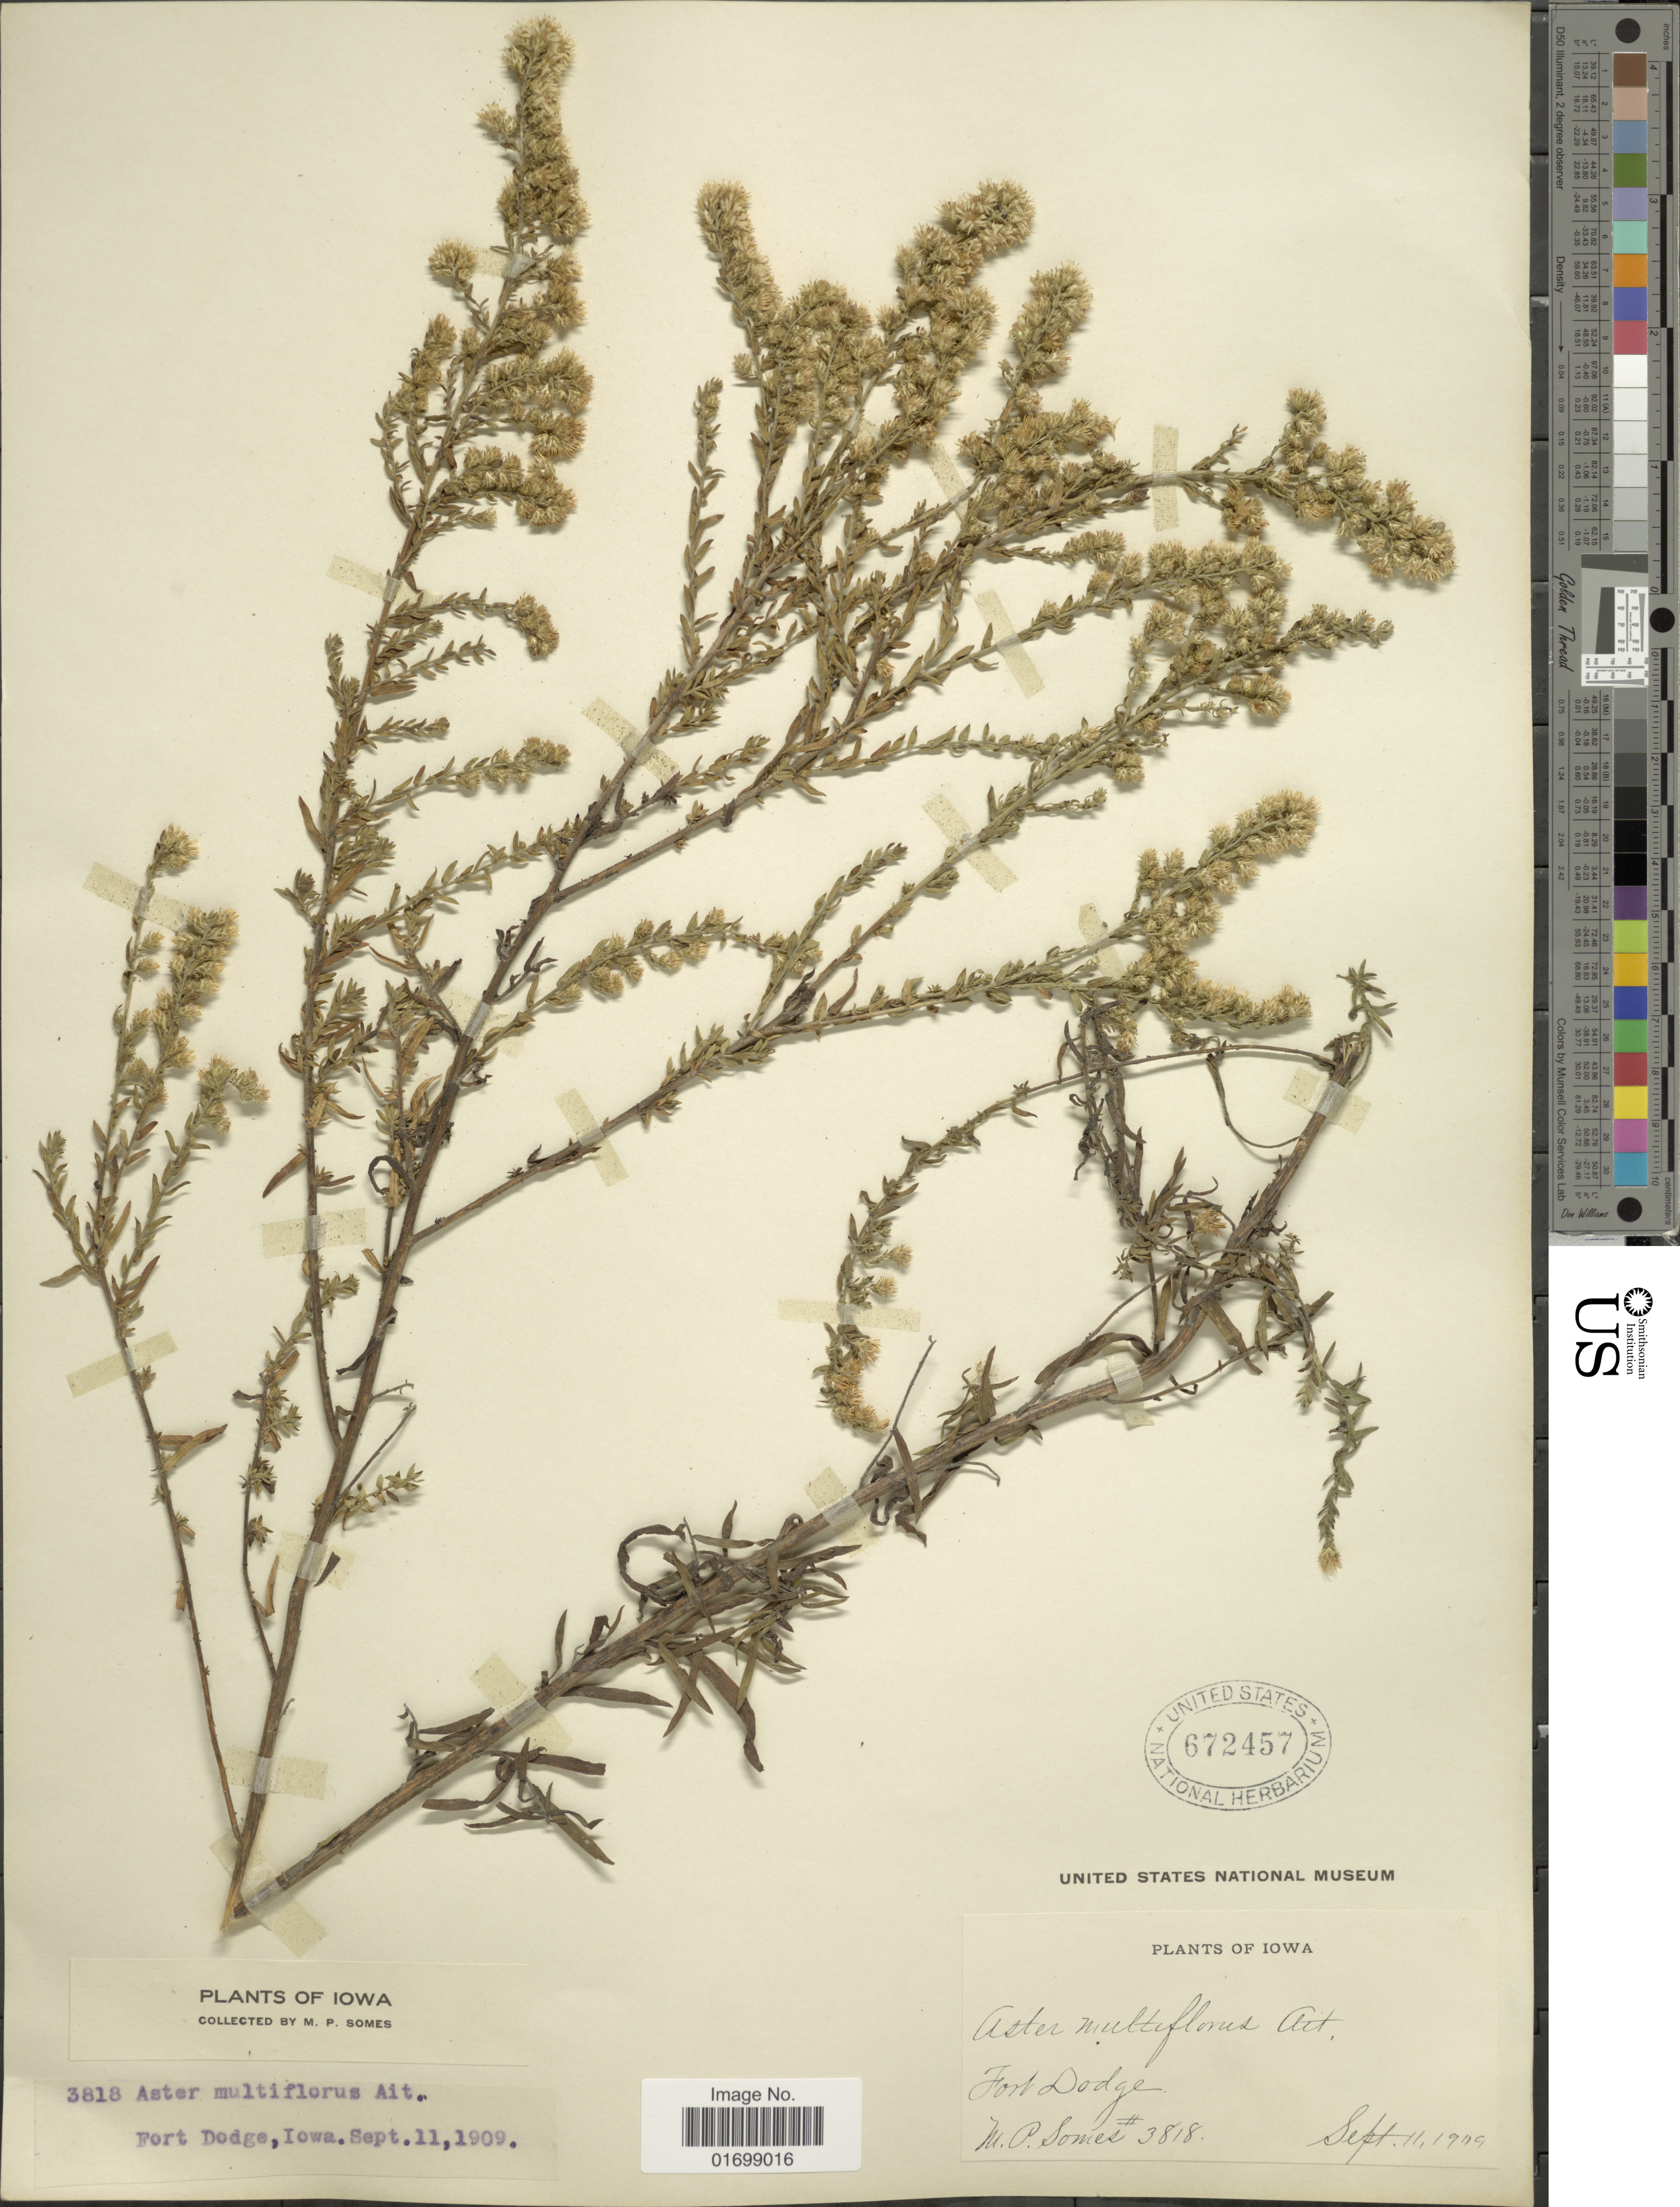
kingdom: Plantae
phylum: Tracheophyta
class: Magnoliopsida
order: Asterales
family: Asteraceae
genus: Symphyotrichum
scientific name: Symphyotrichum ericoides var. prostratum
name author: (Kuntze) G.L. Nesom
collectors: M. Somes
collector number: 3818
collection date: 1909-09-11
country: United States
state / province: Iowa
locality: Fort Dodge.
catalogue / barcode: US 672457